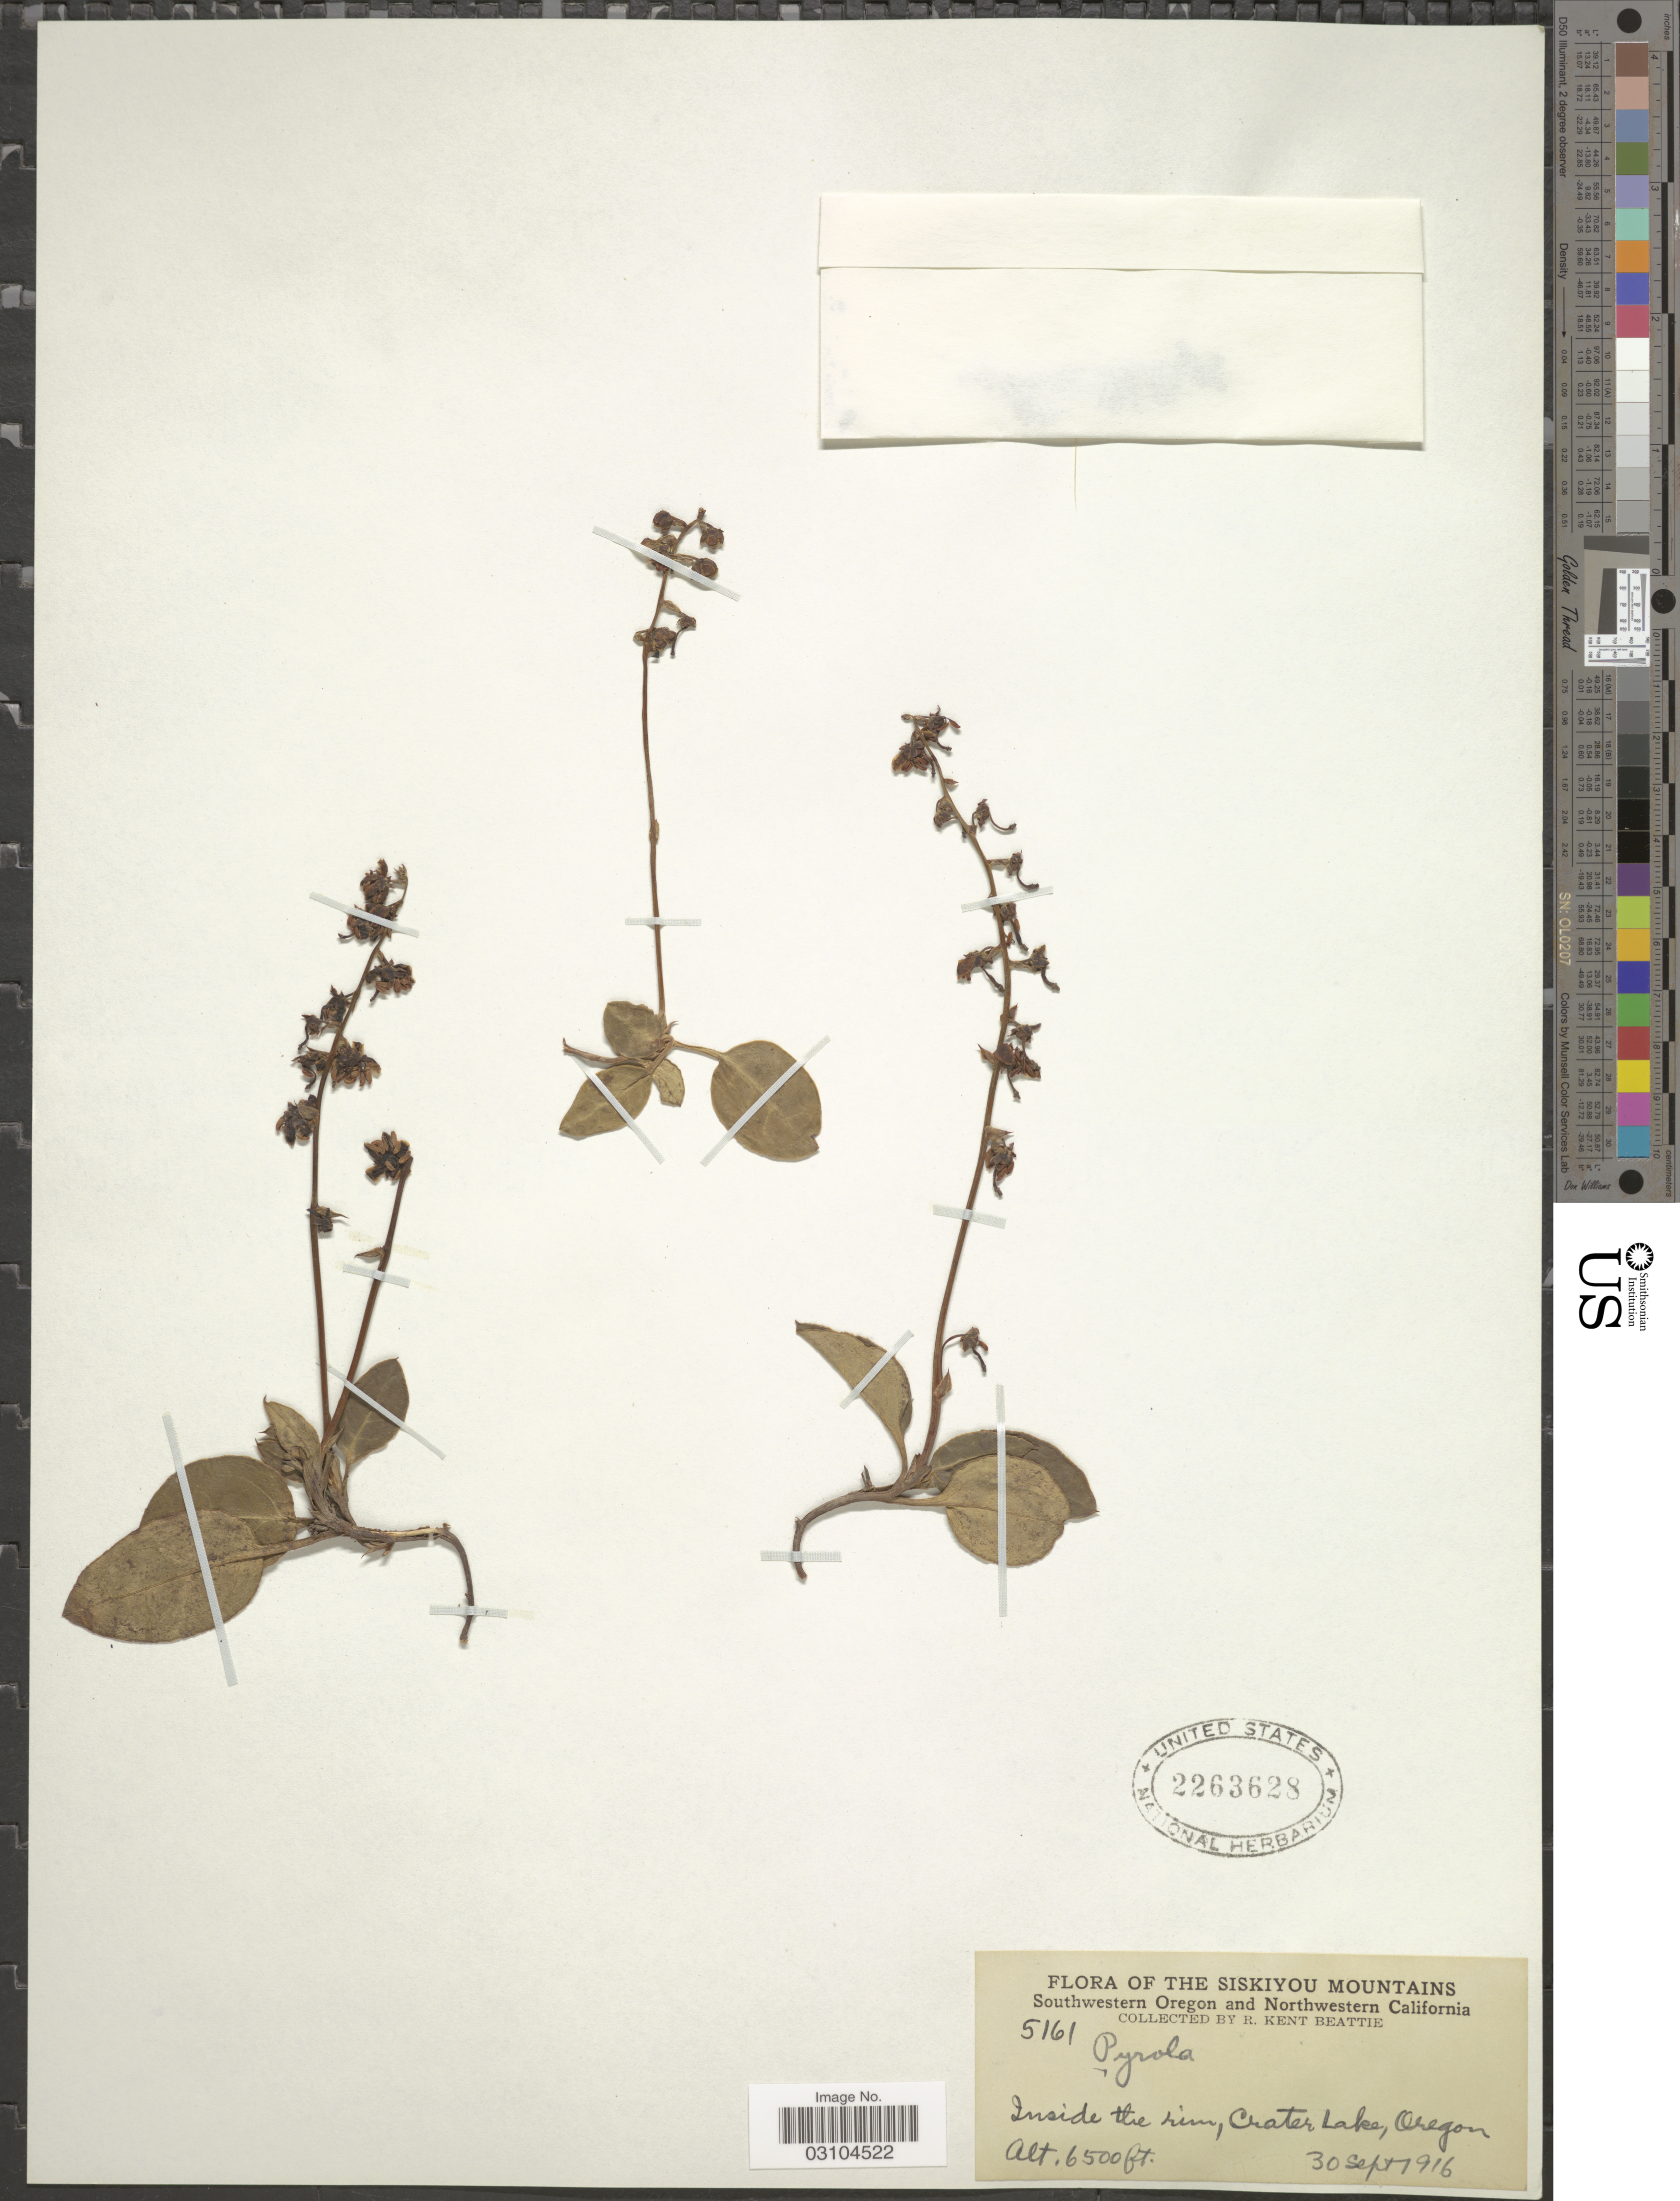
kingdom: Plantae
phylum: Tracheophyta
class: Magnoliopsida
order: Ericales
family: Ericaceae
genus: Pyrola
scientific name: Pyrola sp.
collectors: R. K. Beattie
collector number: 5161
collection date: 1916-09-30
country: United States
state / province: Oregon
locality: The Siskiyou Mountains. Southwestern Oregon. Inside the rim, Crater Lake.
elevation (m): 1981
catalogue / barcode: US 2263628